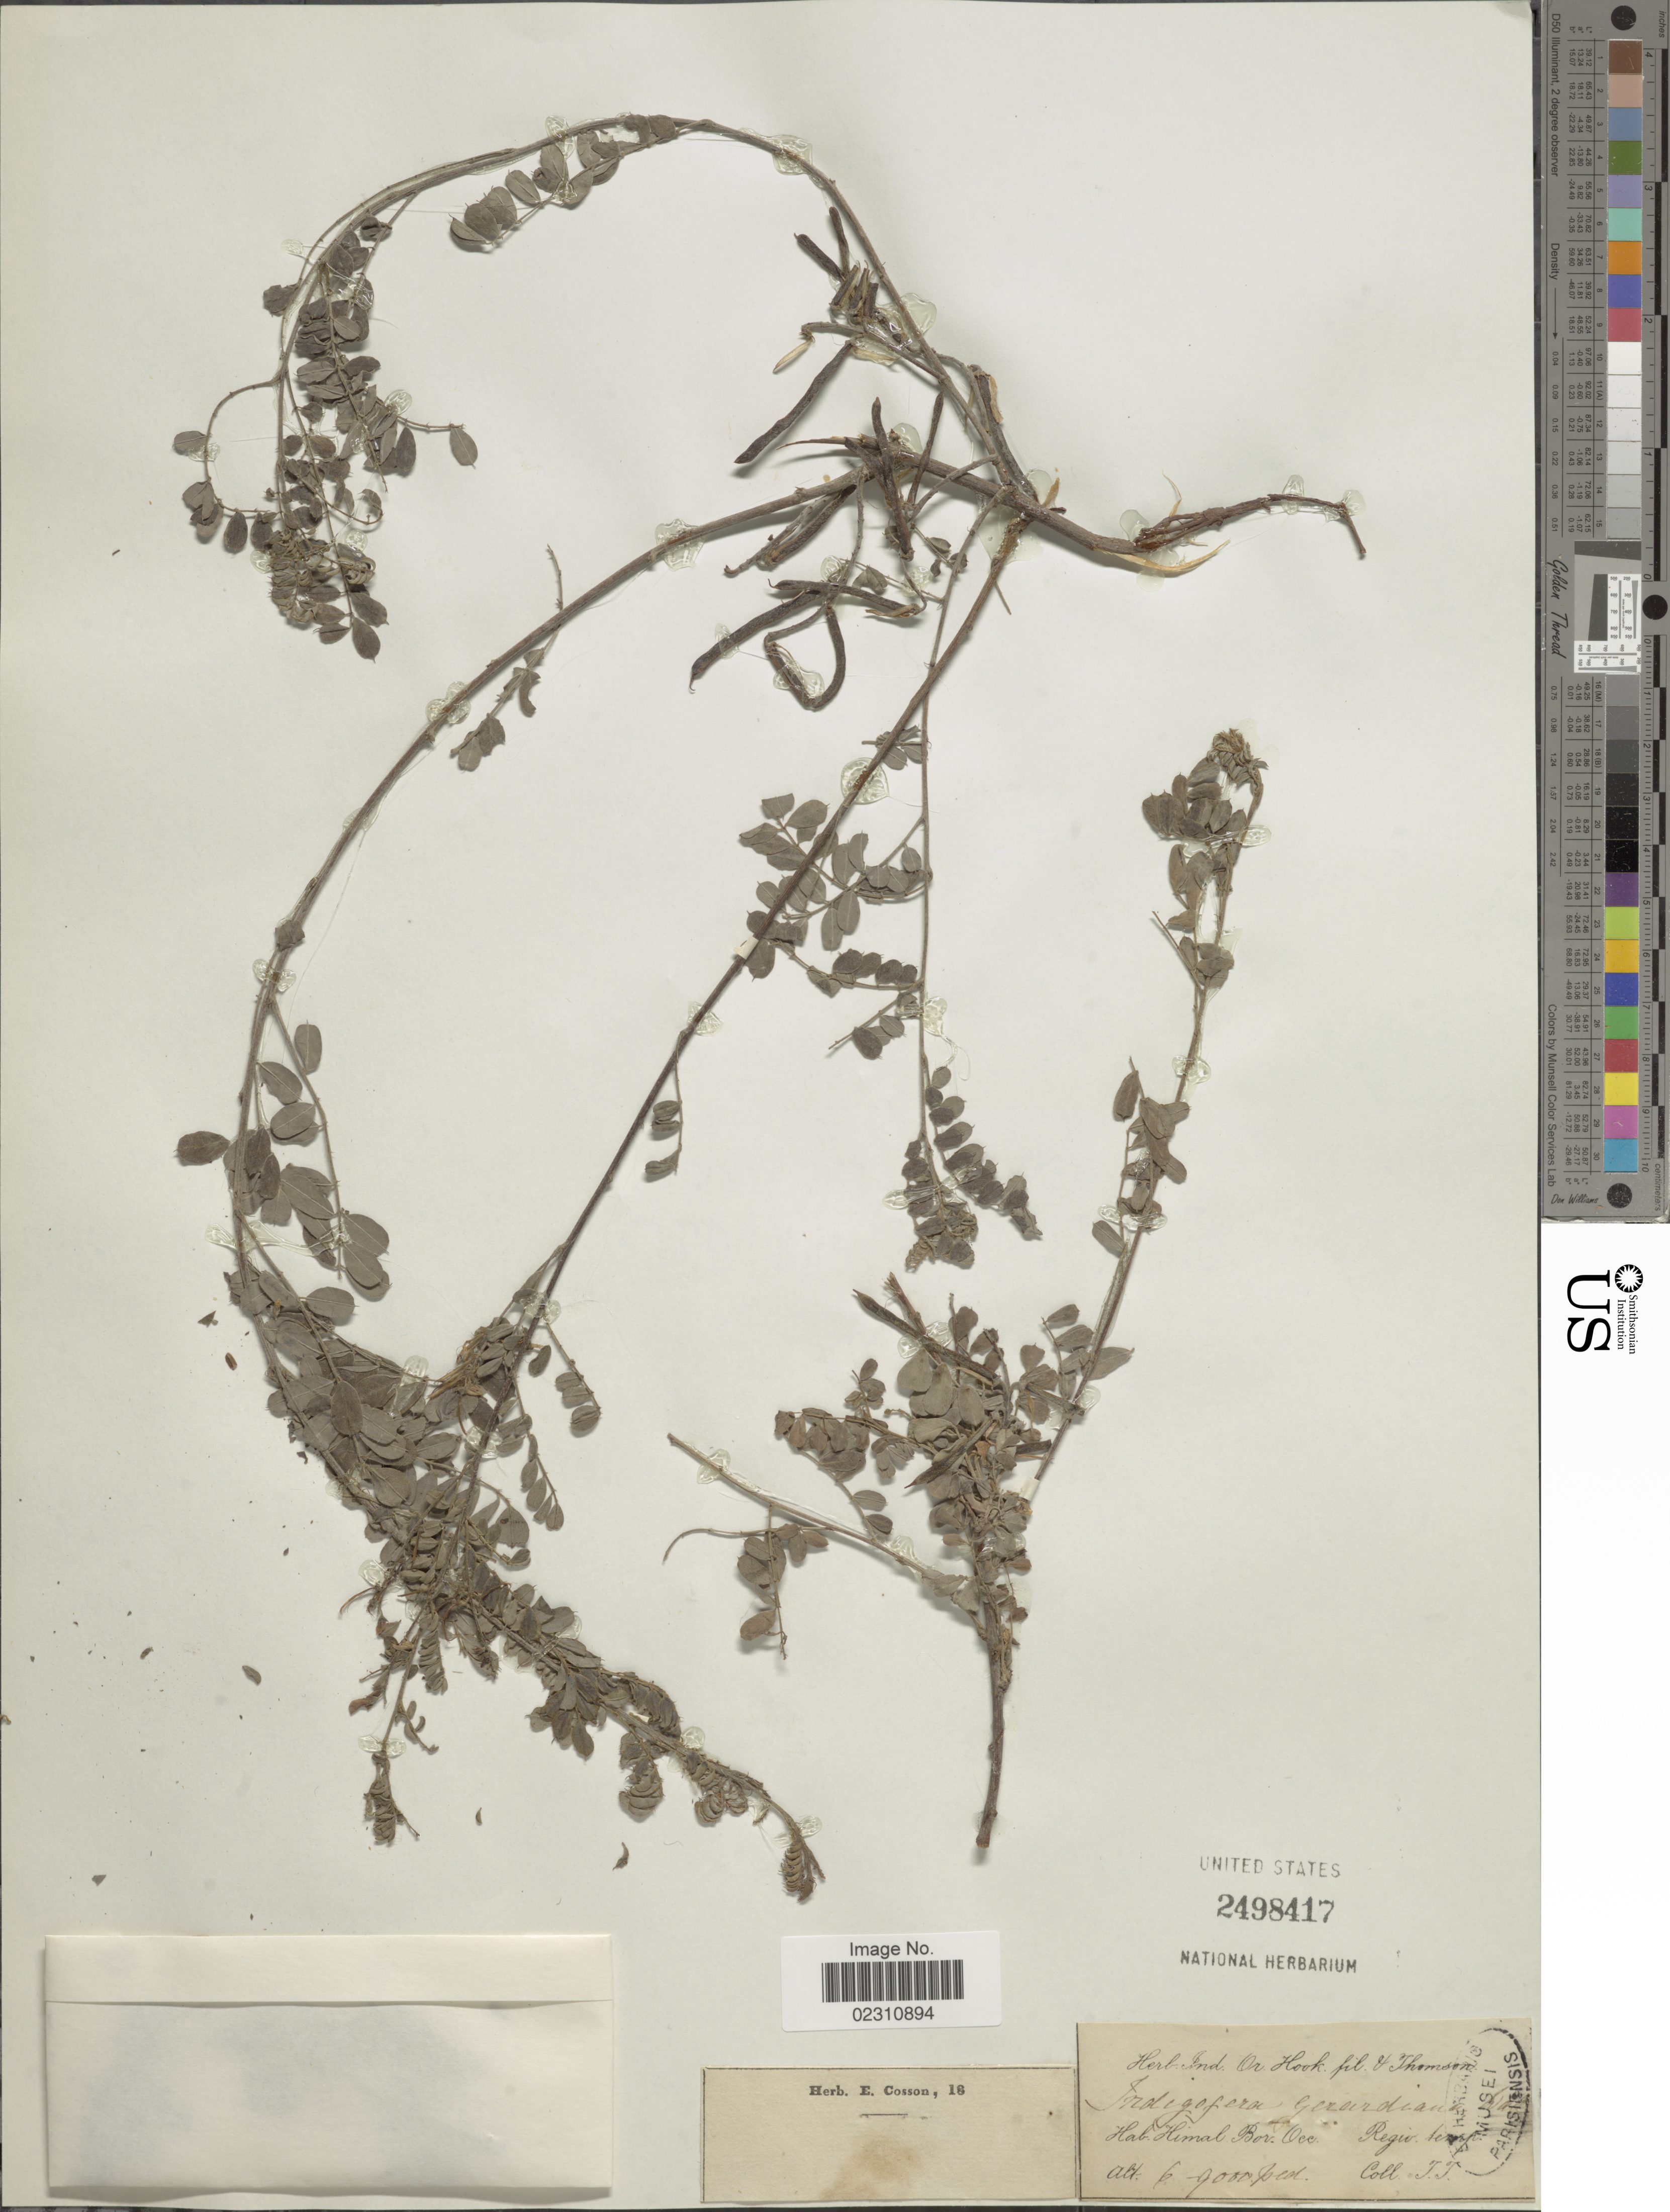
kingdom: Plantae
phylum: Tracheophyta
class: Magnoliopsida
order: Fabales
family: Fabaceae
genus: Indigofera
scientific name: Indigofera gerardiana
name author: Wall.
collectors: T. Thomson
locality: Himal. Bor. Occ. Regio temp.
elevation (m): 1829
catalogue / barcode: US 2498417